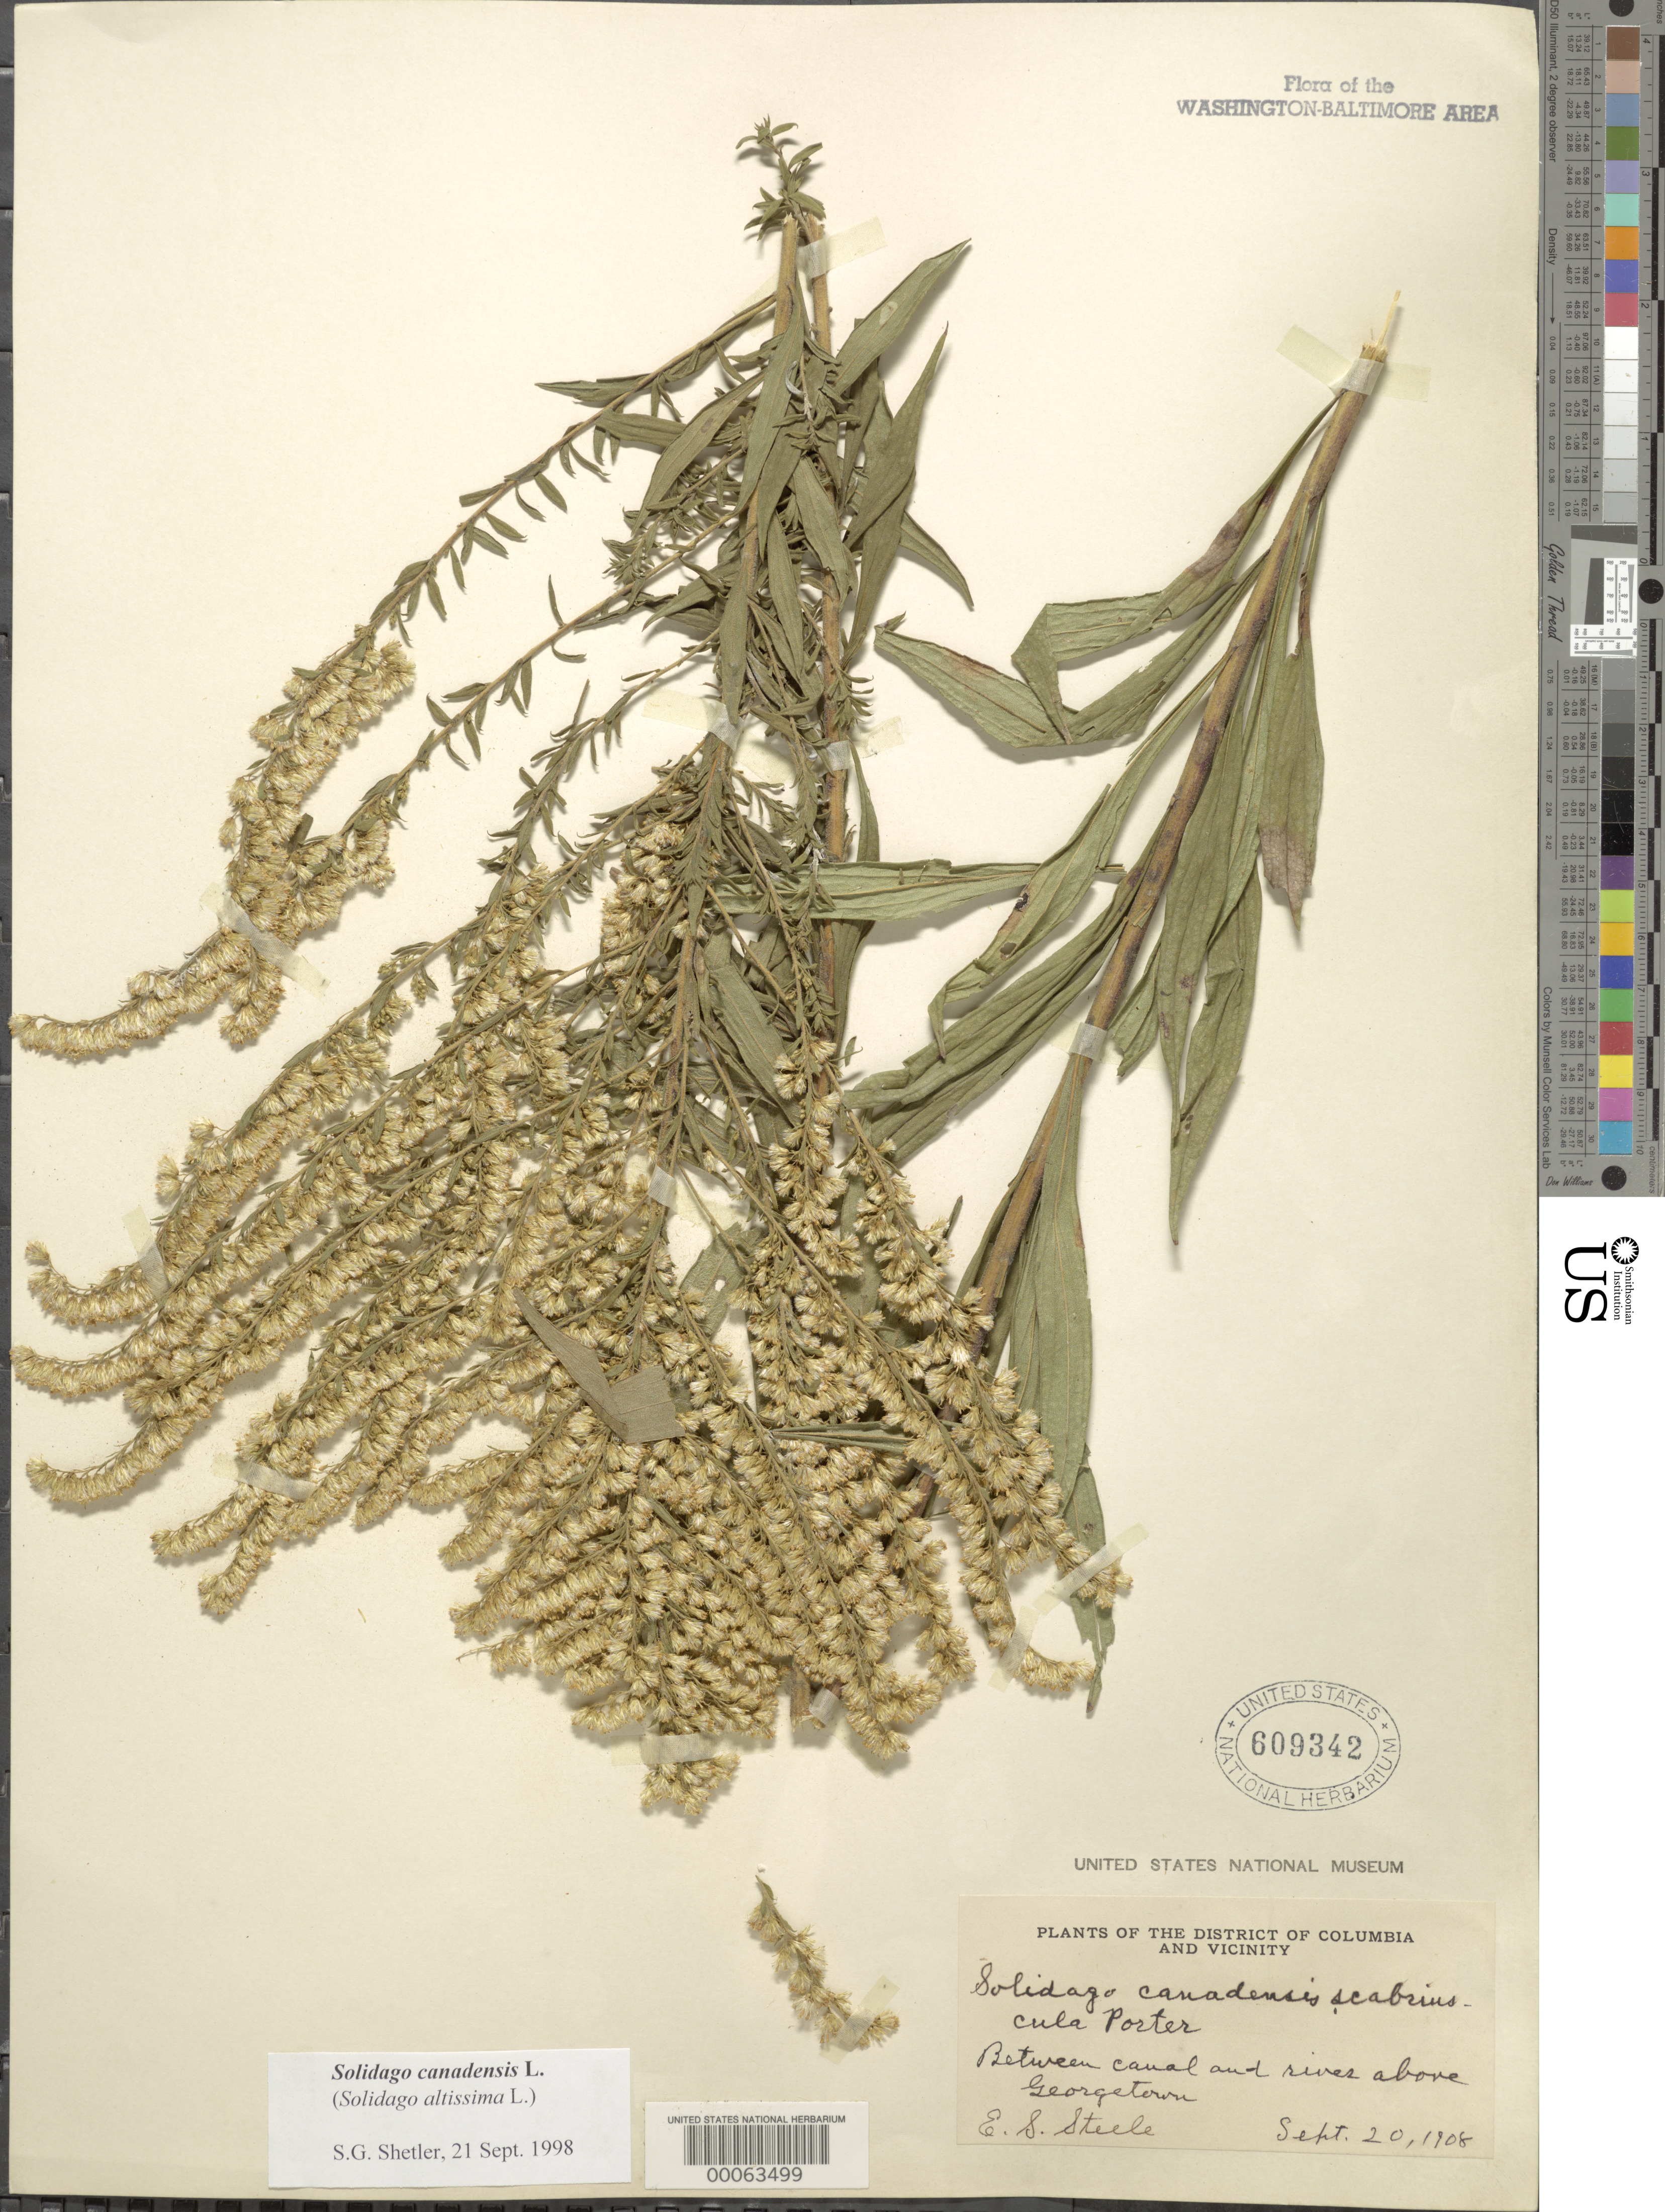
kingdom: Plantae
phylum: Tracheophyta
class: Magnoliopsida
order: Asterales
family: Asteraceae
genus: Solidago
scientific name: Solidago canadensis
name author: L.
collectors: E. Steele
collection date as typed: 20 Sep 1908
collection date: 1908-09-20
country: United States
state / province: District of Columbia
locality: between Canal and River above Georgetown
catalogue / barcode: US 609342